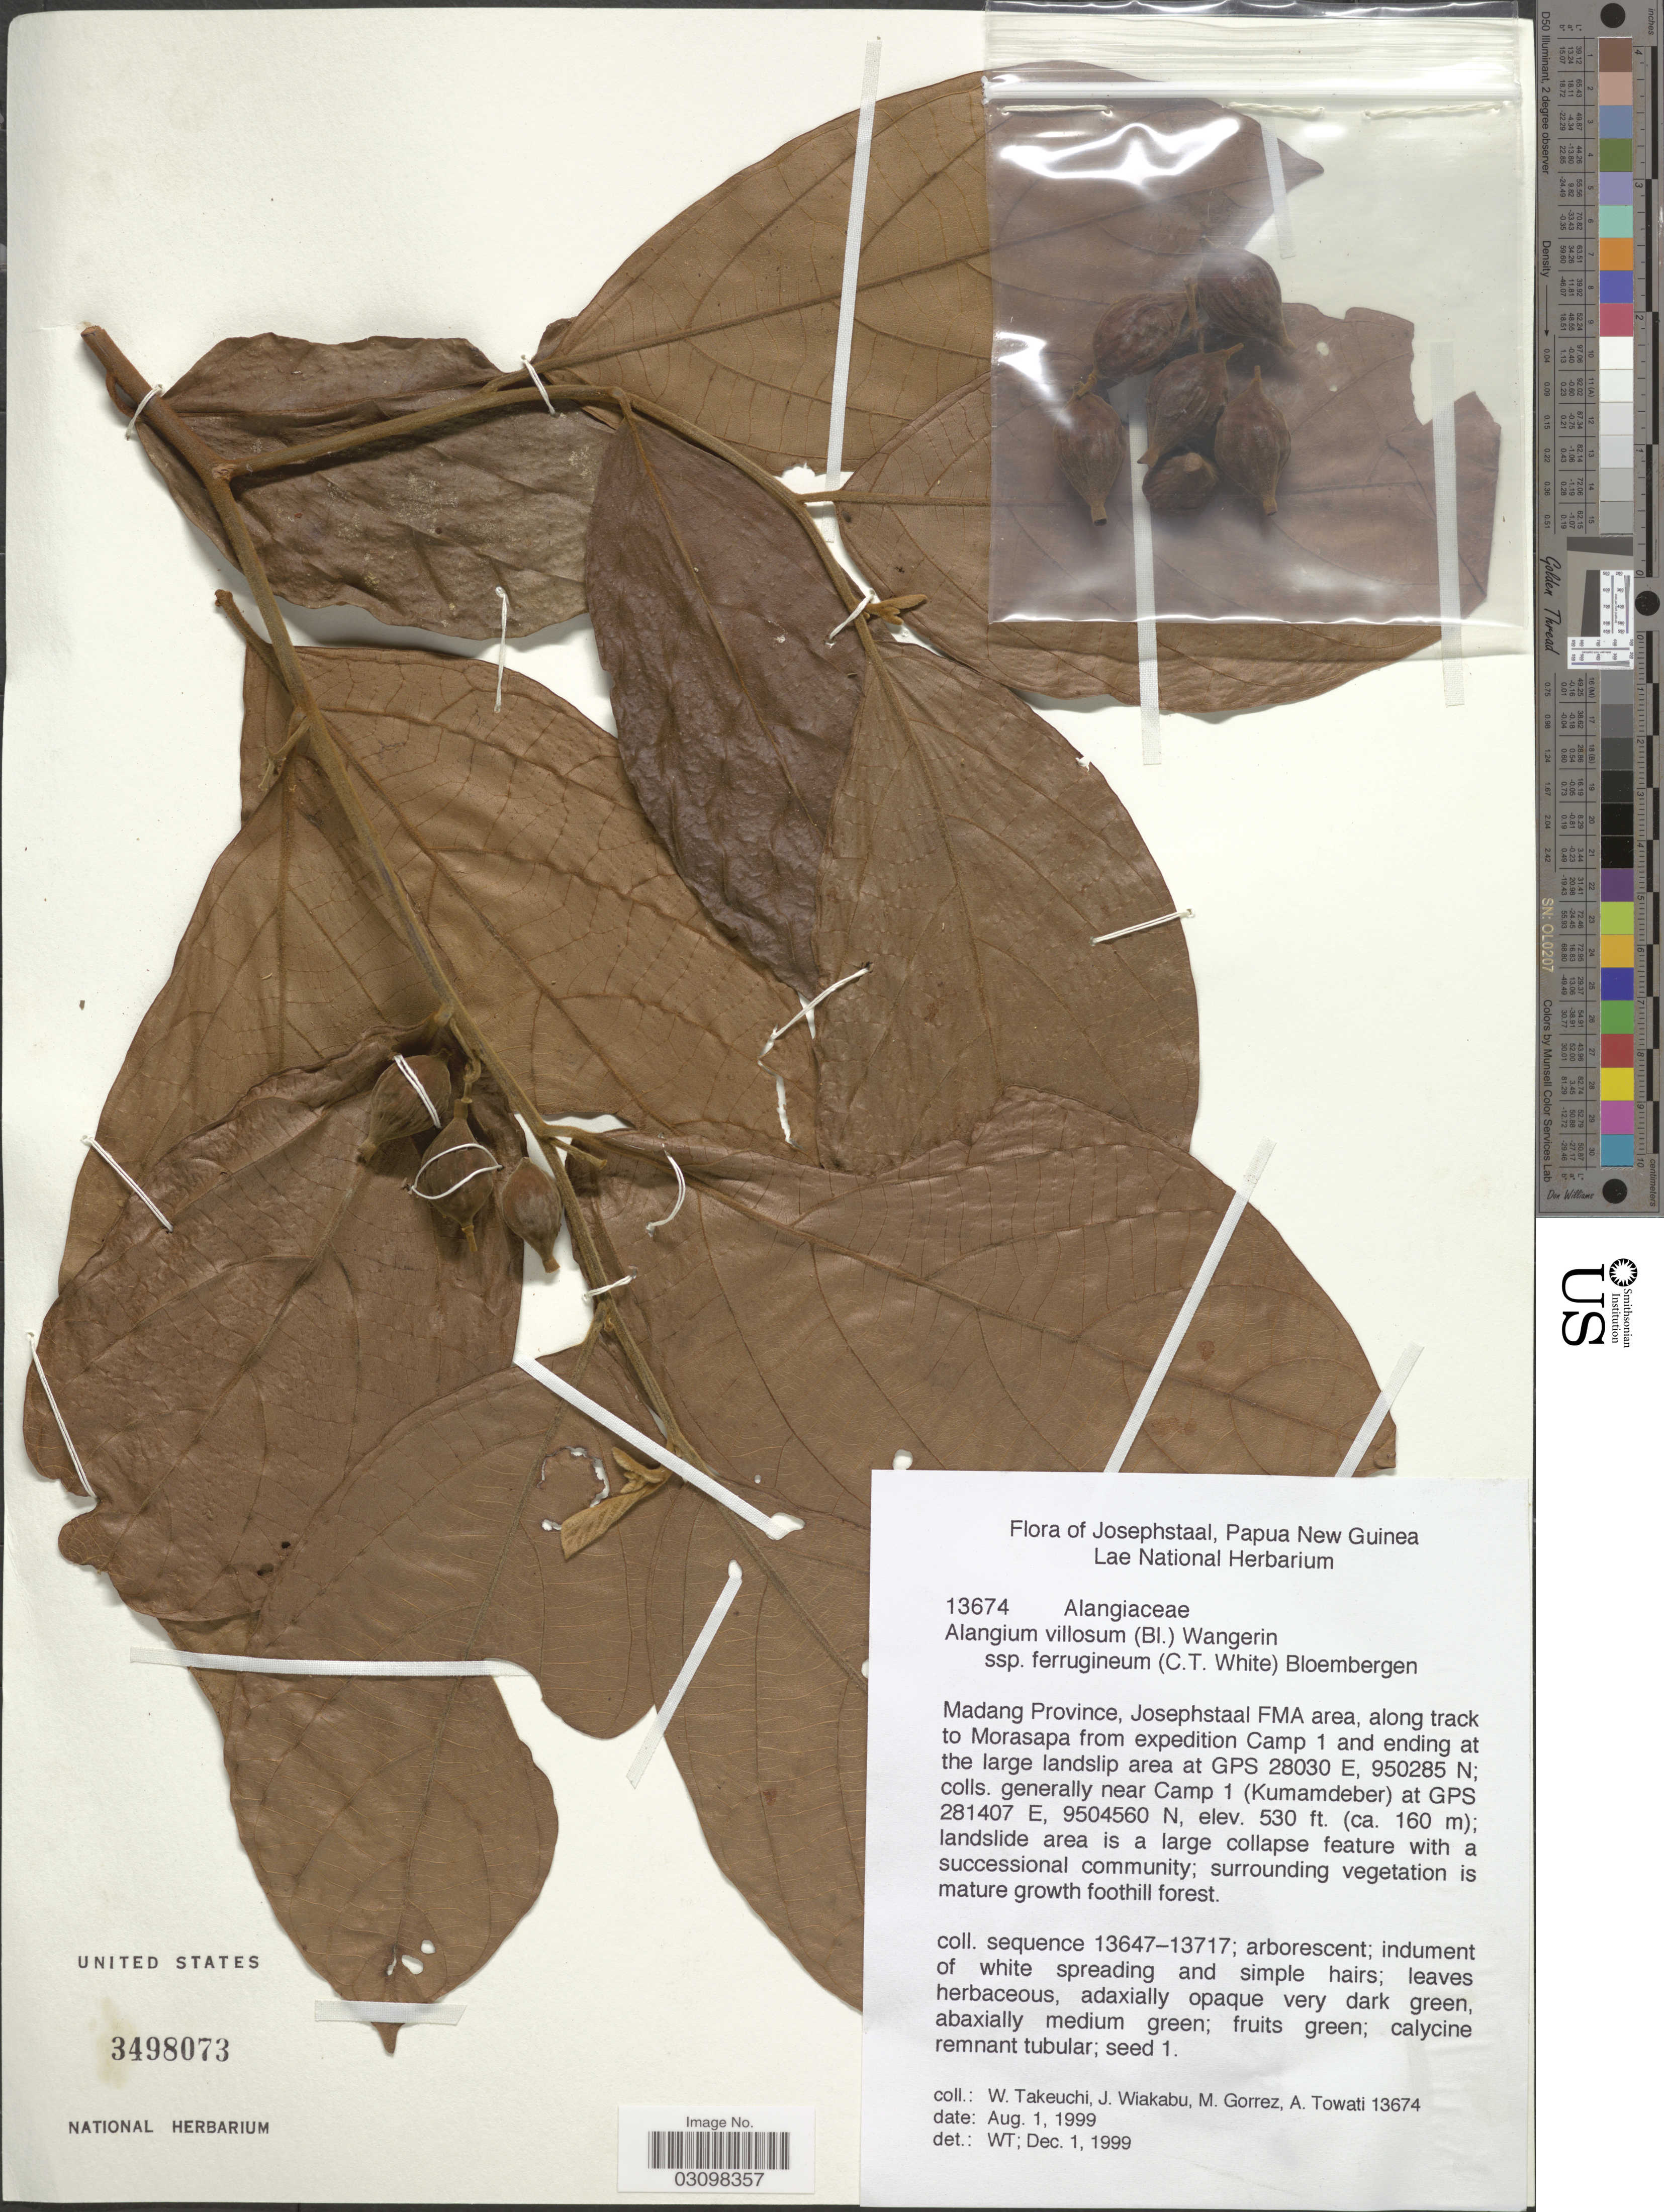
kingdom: Plantae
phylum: Tracheophyta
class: Magnoliopsida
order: Cornales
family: Cornaceae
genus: Alangium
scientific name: Alangium villosum subsp. ferrugineum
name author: (C.T. White) Bloemb.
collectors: W. Takeuchi, J. Wiakabu, M. Gorrez & A. Towati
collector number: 13674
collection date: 1999-08-01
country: Papua New Guinea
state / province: Madang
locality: Josephstaal FMA area, along track to Morasapa from expedition Camp 1 and ending at the large landslip area at GPS 28030 E, 950285 N; colls. generally near Camp 1 (Kumamdeber) at GPS 281407 E, 9504560 N.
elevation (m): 162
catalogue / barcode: US 3498073